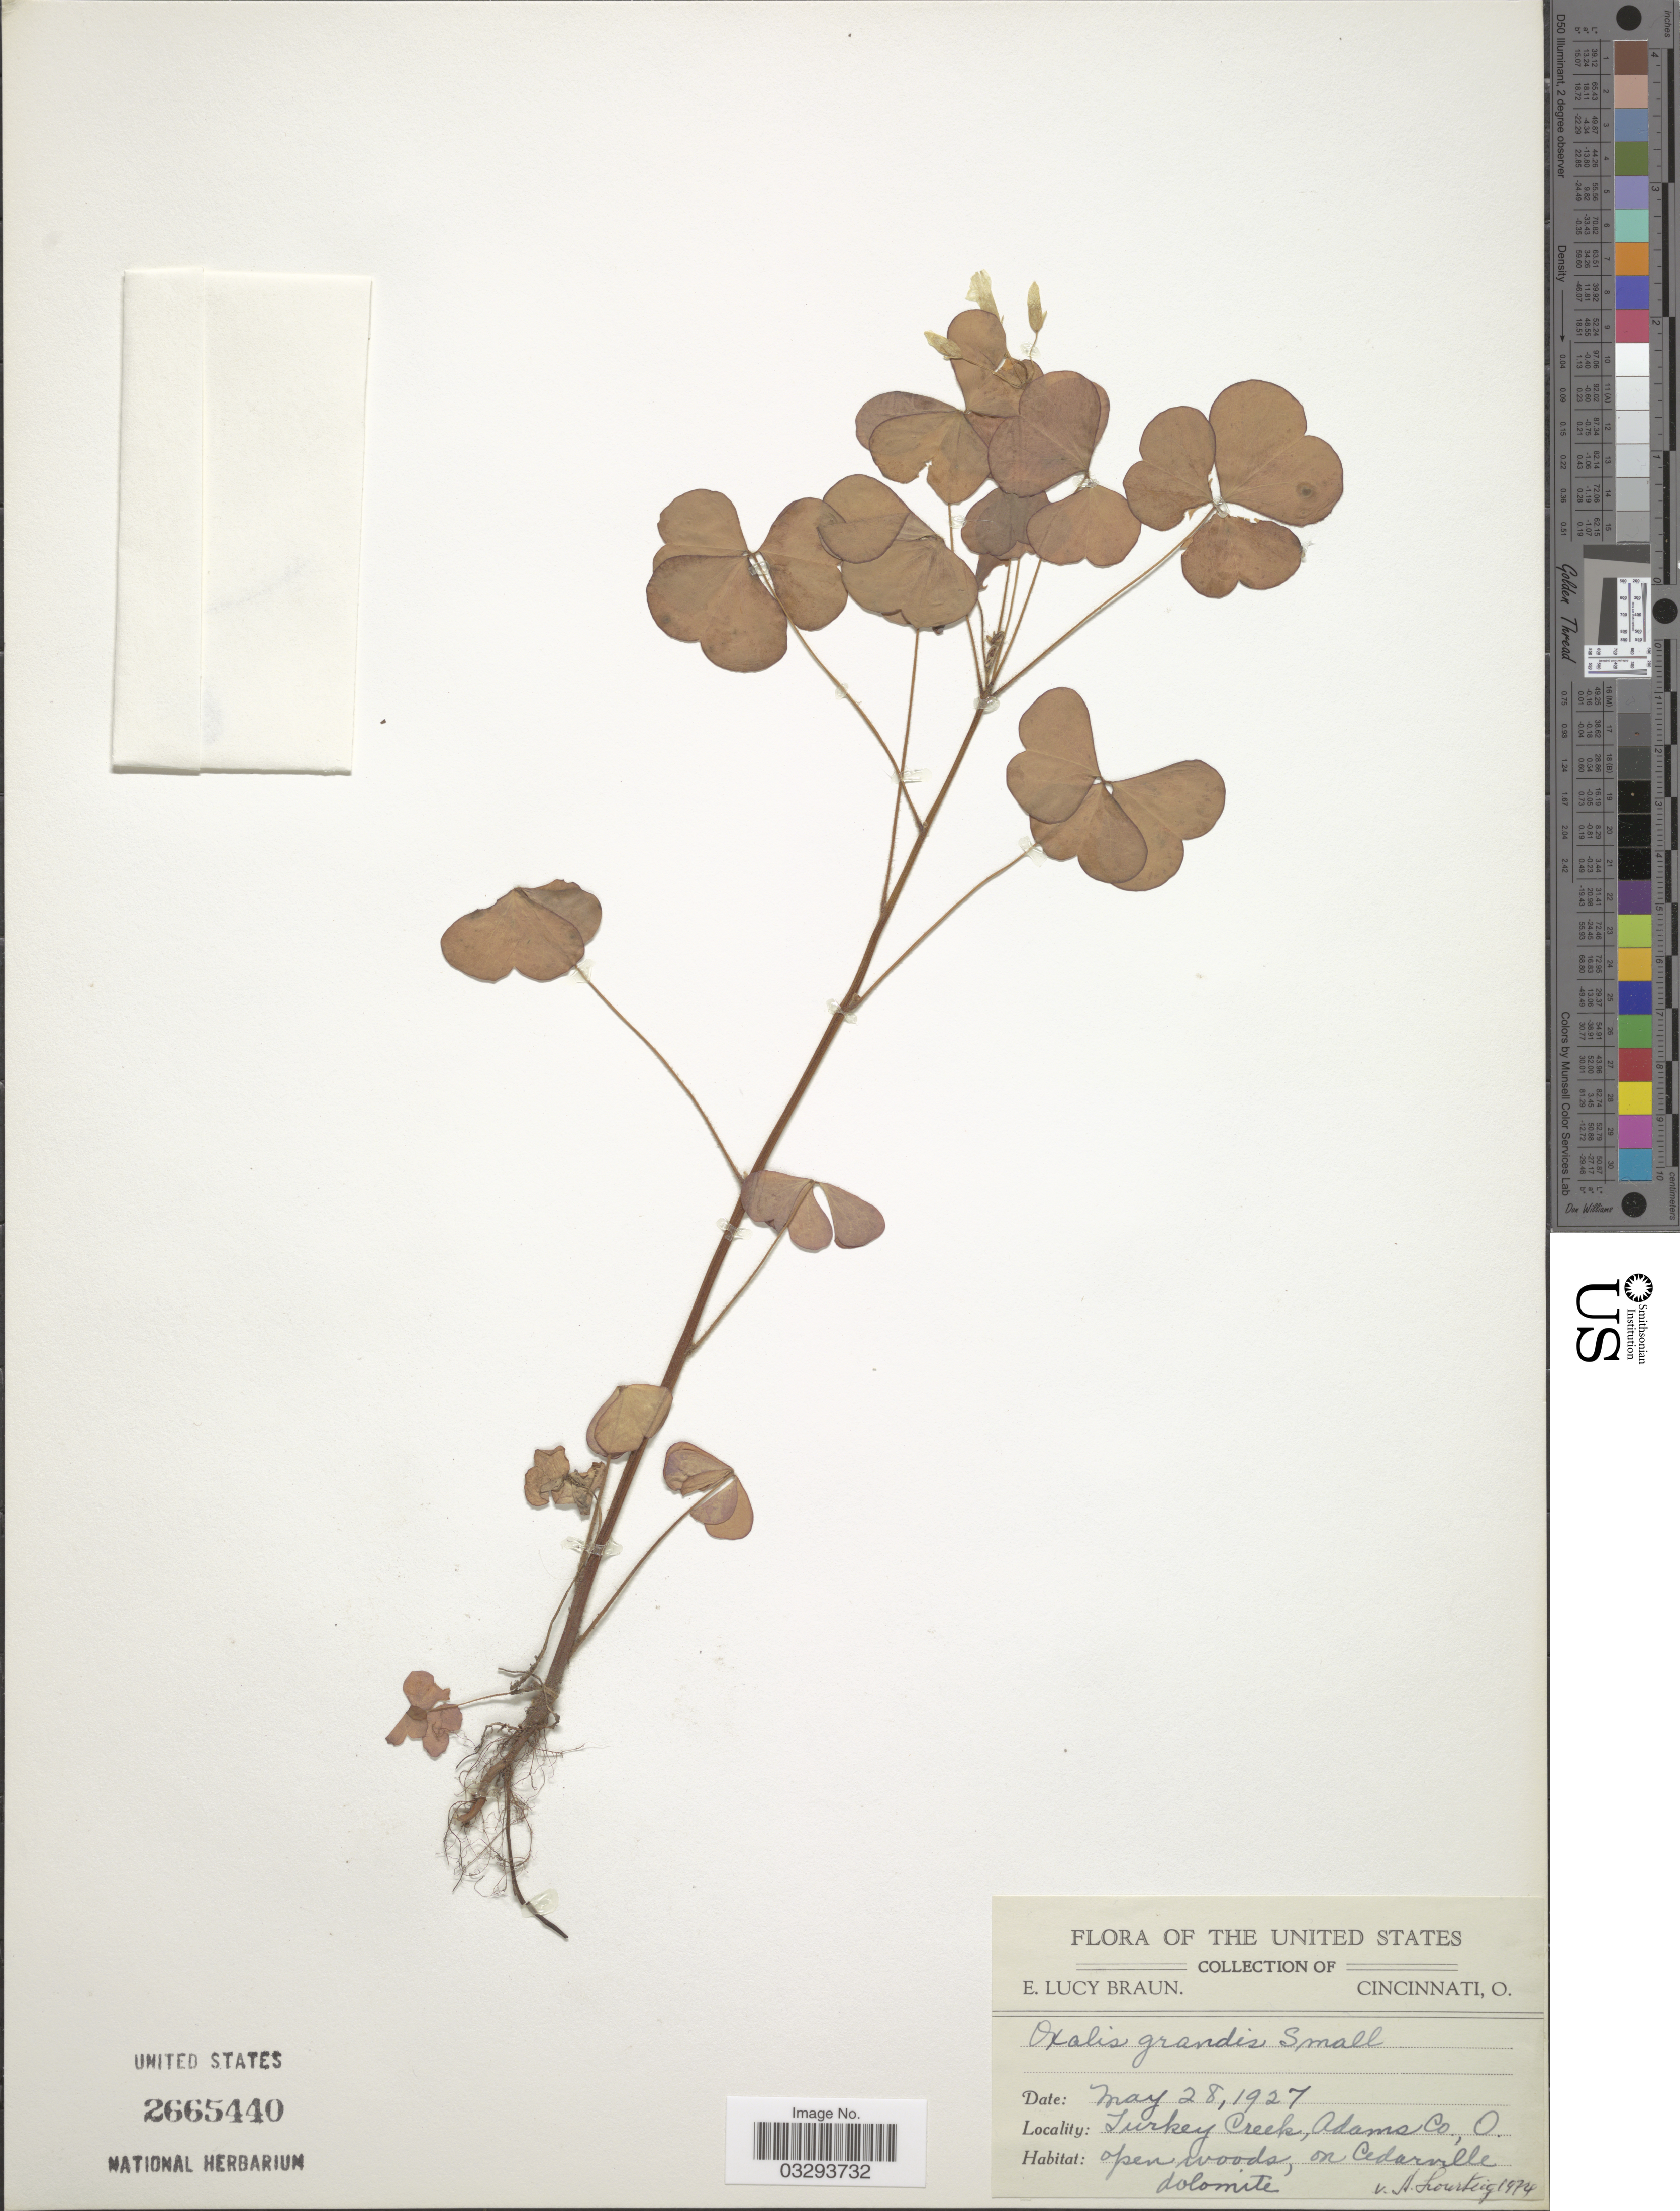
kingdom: Plantae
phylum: Tracheophyta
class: Magnoliopsida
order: Oxalidales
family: Oxalidaceae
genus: Oxalis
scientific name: Oxalis grandis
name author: Small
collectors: E. L. Braun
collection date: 1927-05-28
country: United States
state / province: Ohio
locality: Turkey Creek, Adams Co.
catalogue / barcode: US 2665440